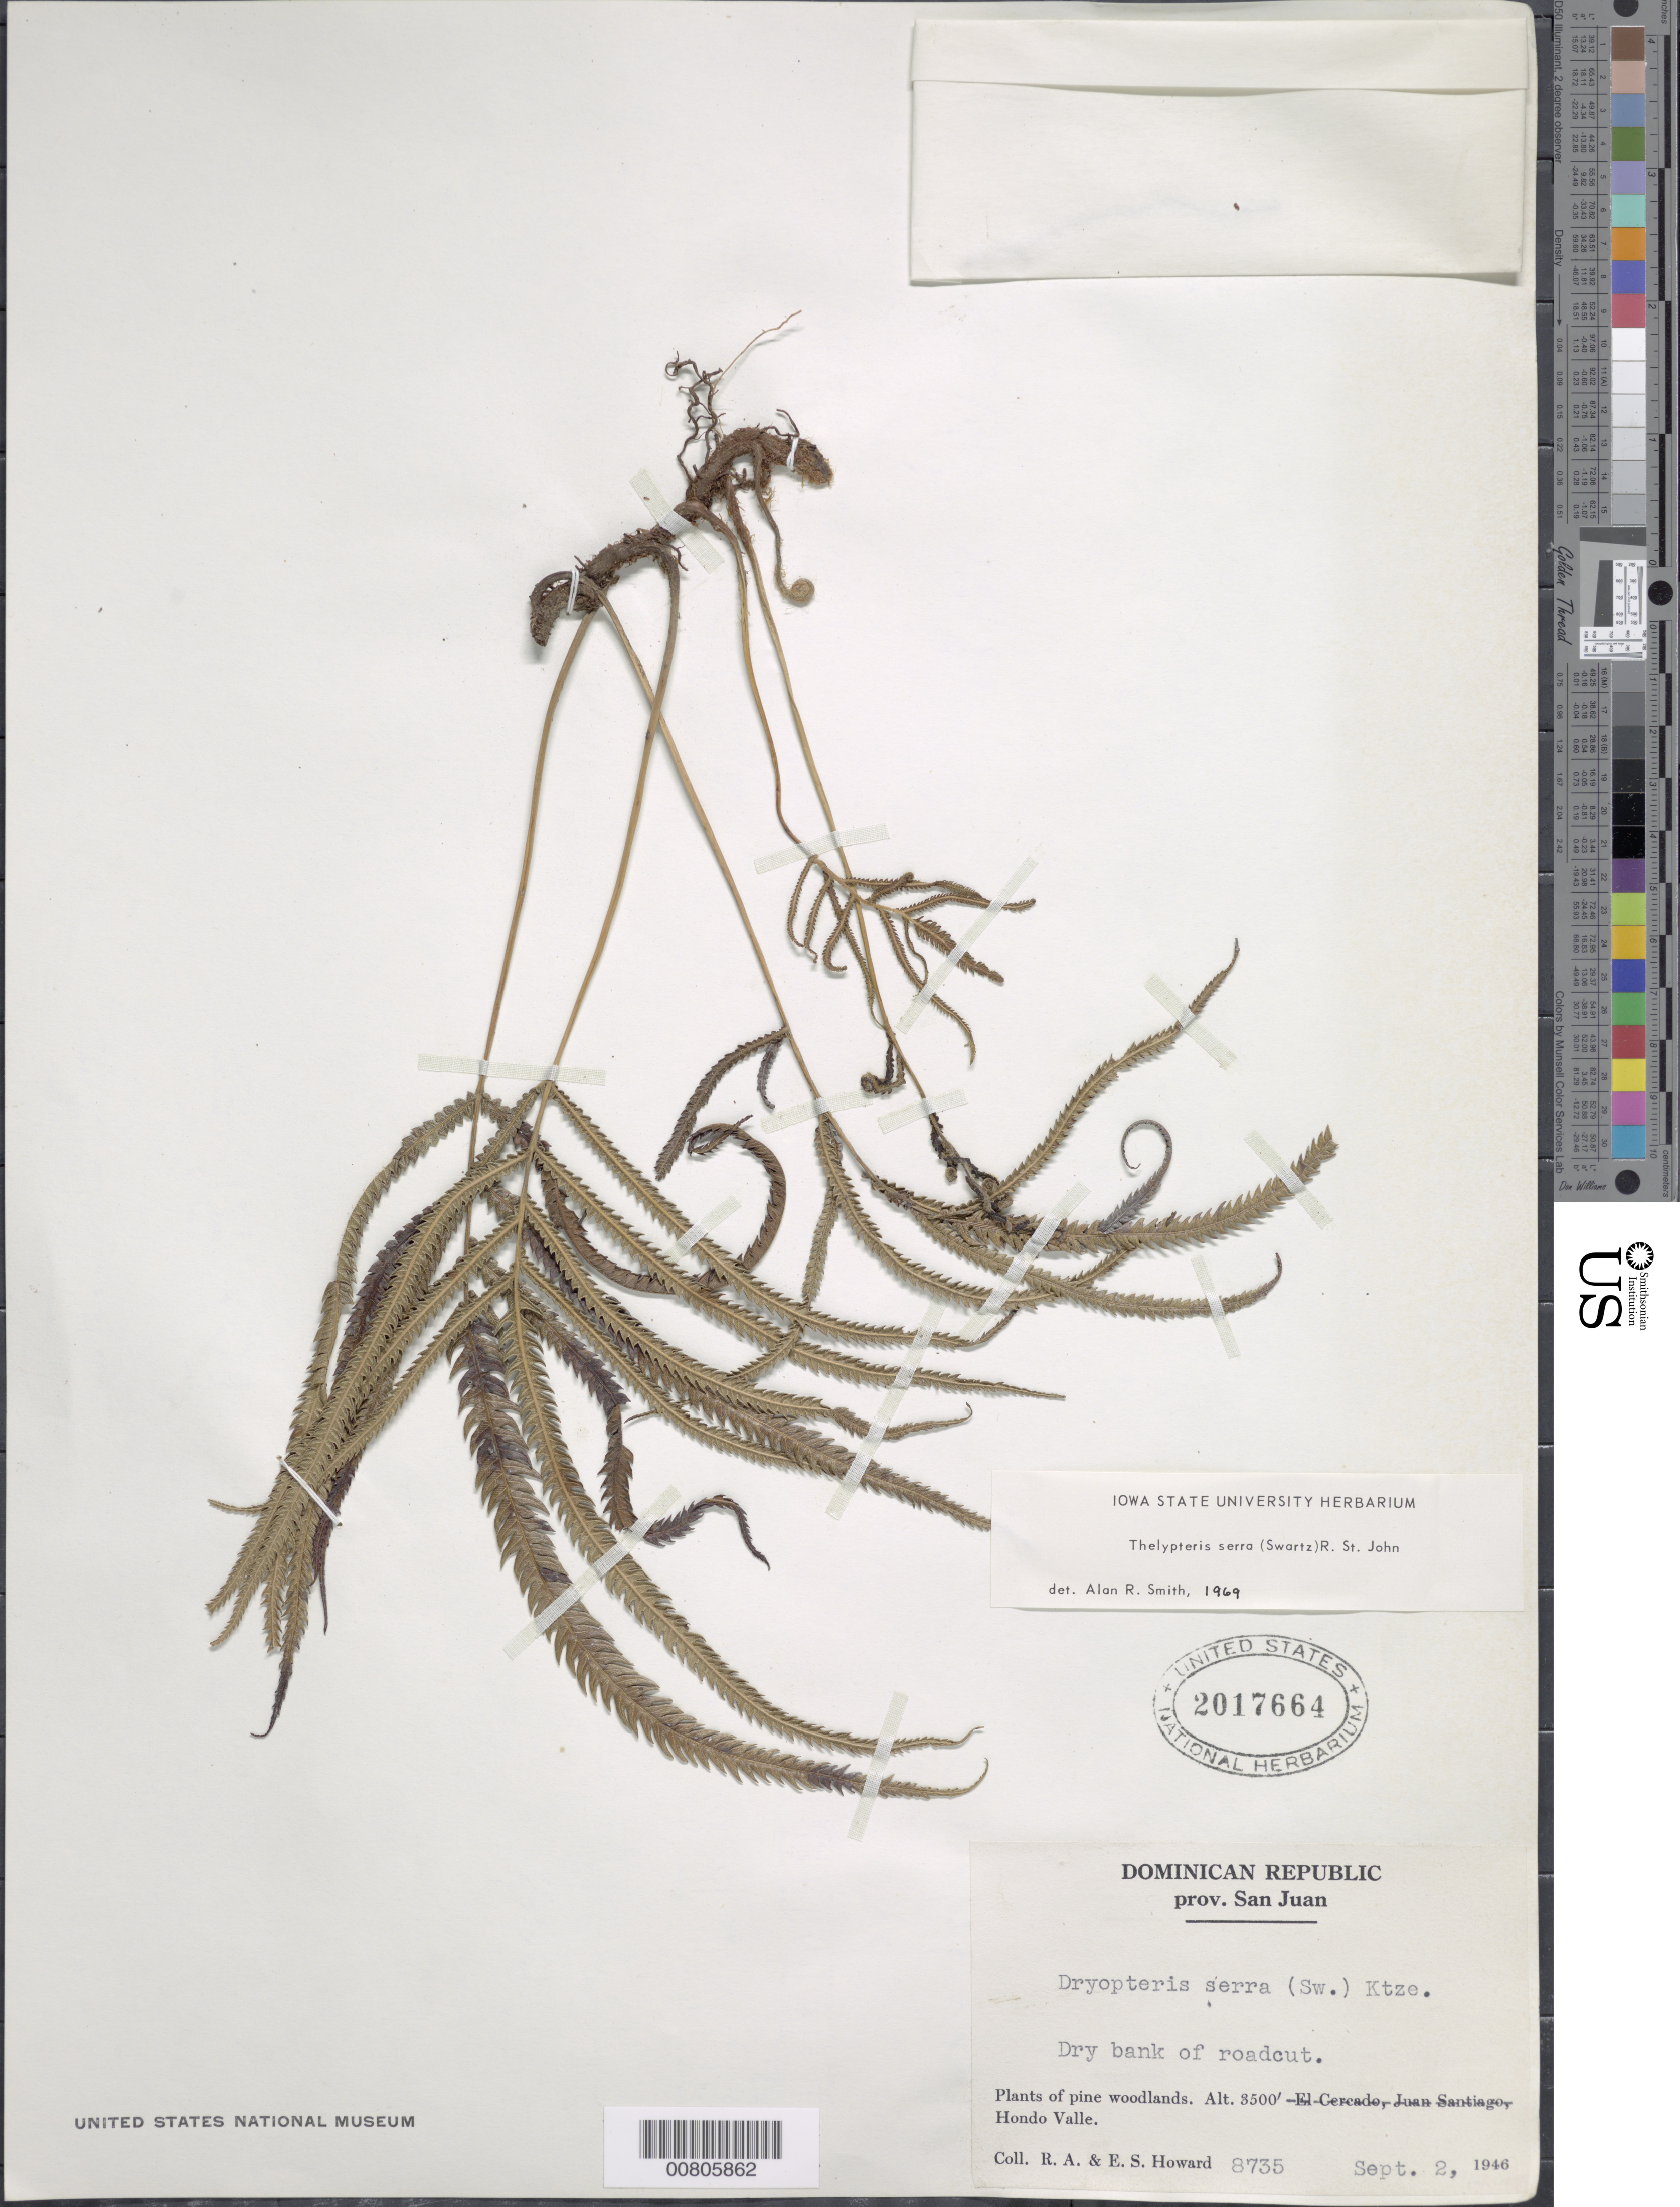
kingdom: Plantae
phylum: Tracheophyta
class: Polypodiopsida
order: Polypodiales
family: Thelypteridaceae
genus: Christella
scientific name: Christella serra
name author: (Sw.) Holttum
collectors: R. A. Howard & E. S. Howard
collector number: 8735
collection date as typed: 02 Sep 1946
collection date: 1946-09-02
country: Dominican Republic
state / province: San Juan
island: Hispaniola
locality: Hondo Valle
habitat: Pine woodlands; dry bank of road cut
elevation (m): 1067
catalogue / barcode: US 2017664